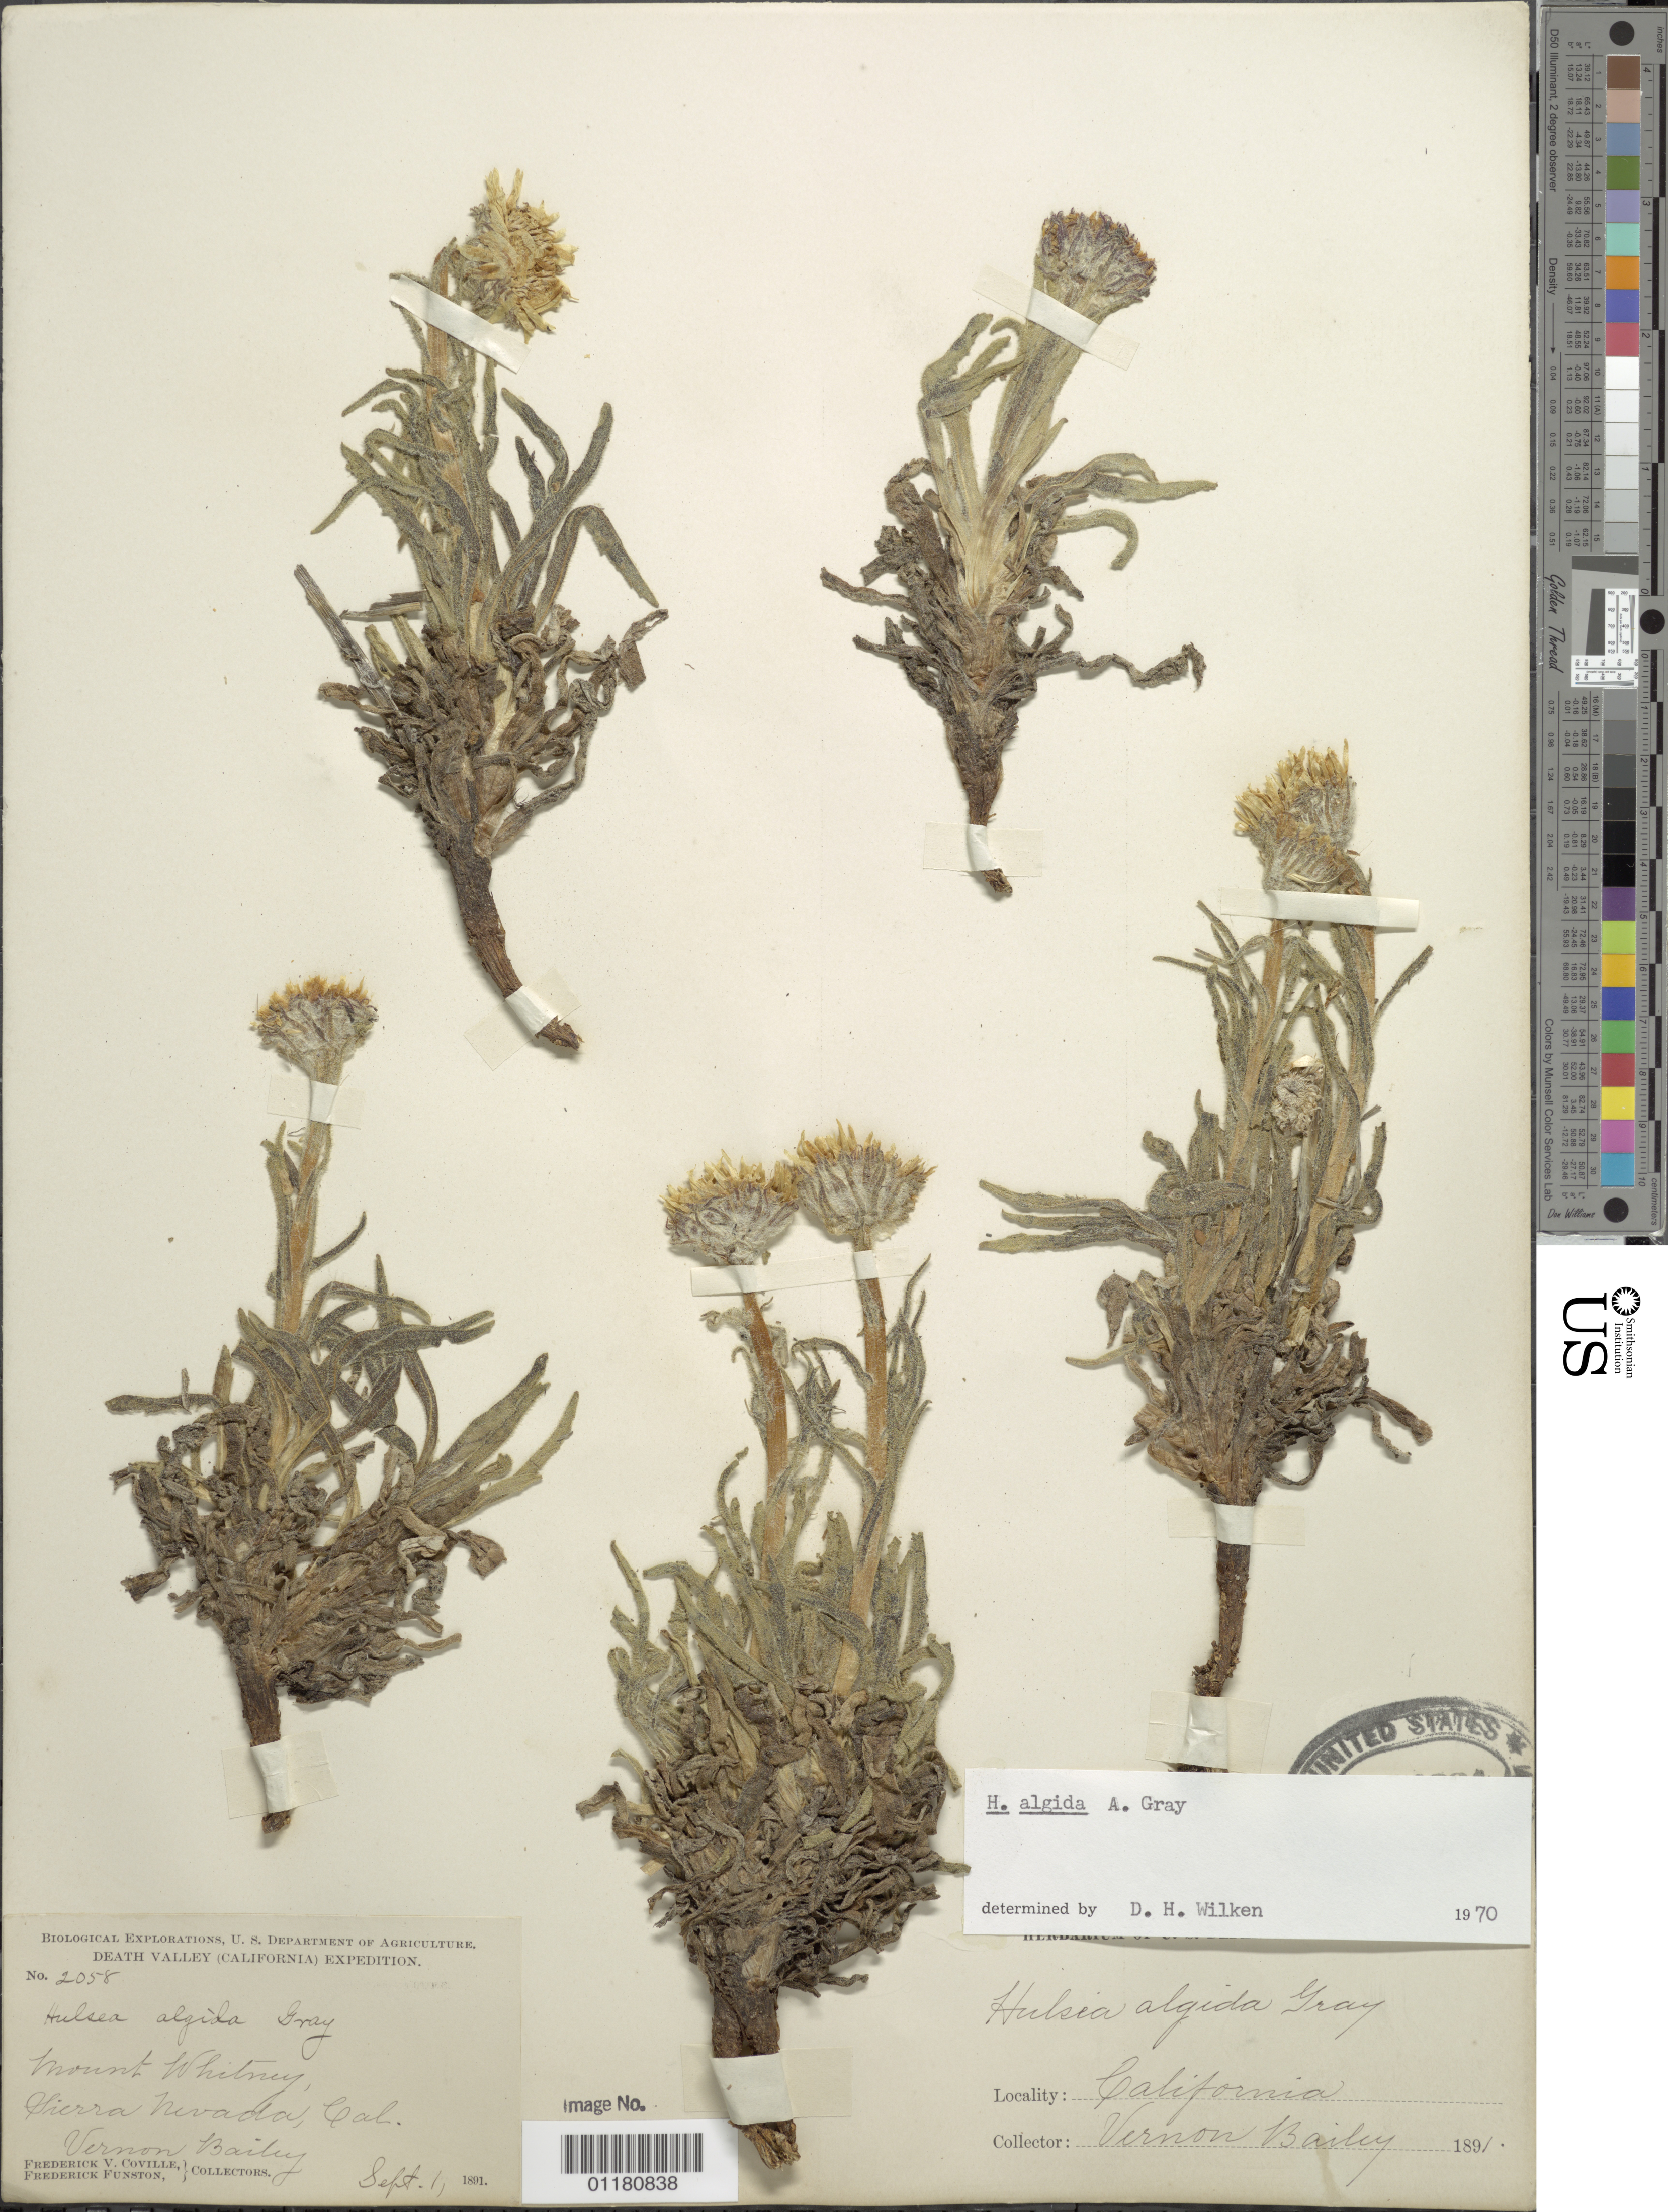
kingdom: Plantae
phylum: Tracheophyta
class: Magnoliopsida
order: Asterales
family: Asteraceae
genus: Hulsea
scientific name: Hulsea algida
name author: A. Gray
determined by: Wilken, Dieter H., (CS), Colorado State University (UNITED STATES)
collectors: V. O. Bailey, F. V. Coville & F. Funston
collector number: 2058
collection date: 1891-09-01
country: United States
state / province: California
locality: Mount Whitney, Sierra Nevada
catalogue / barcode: US 74224